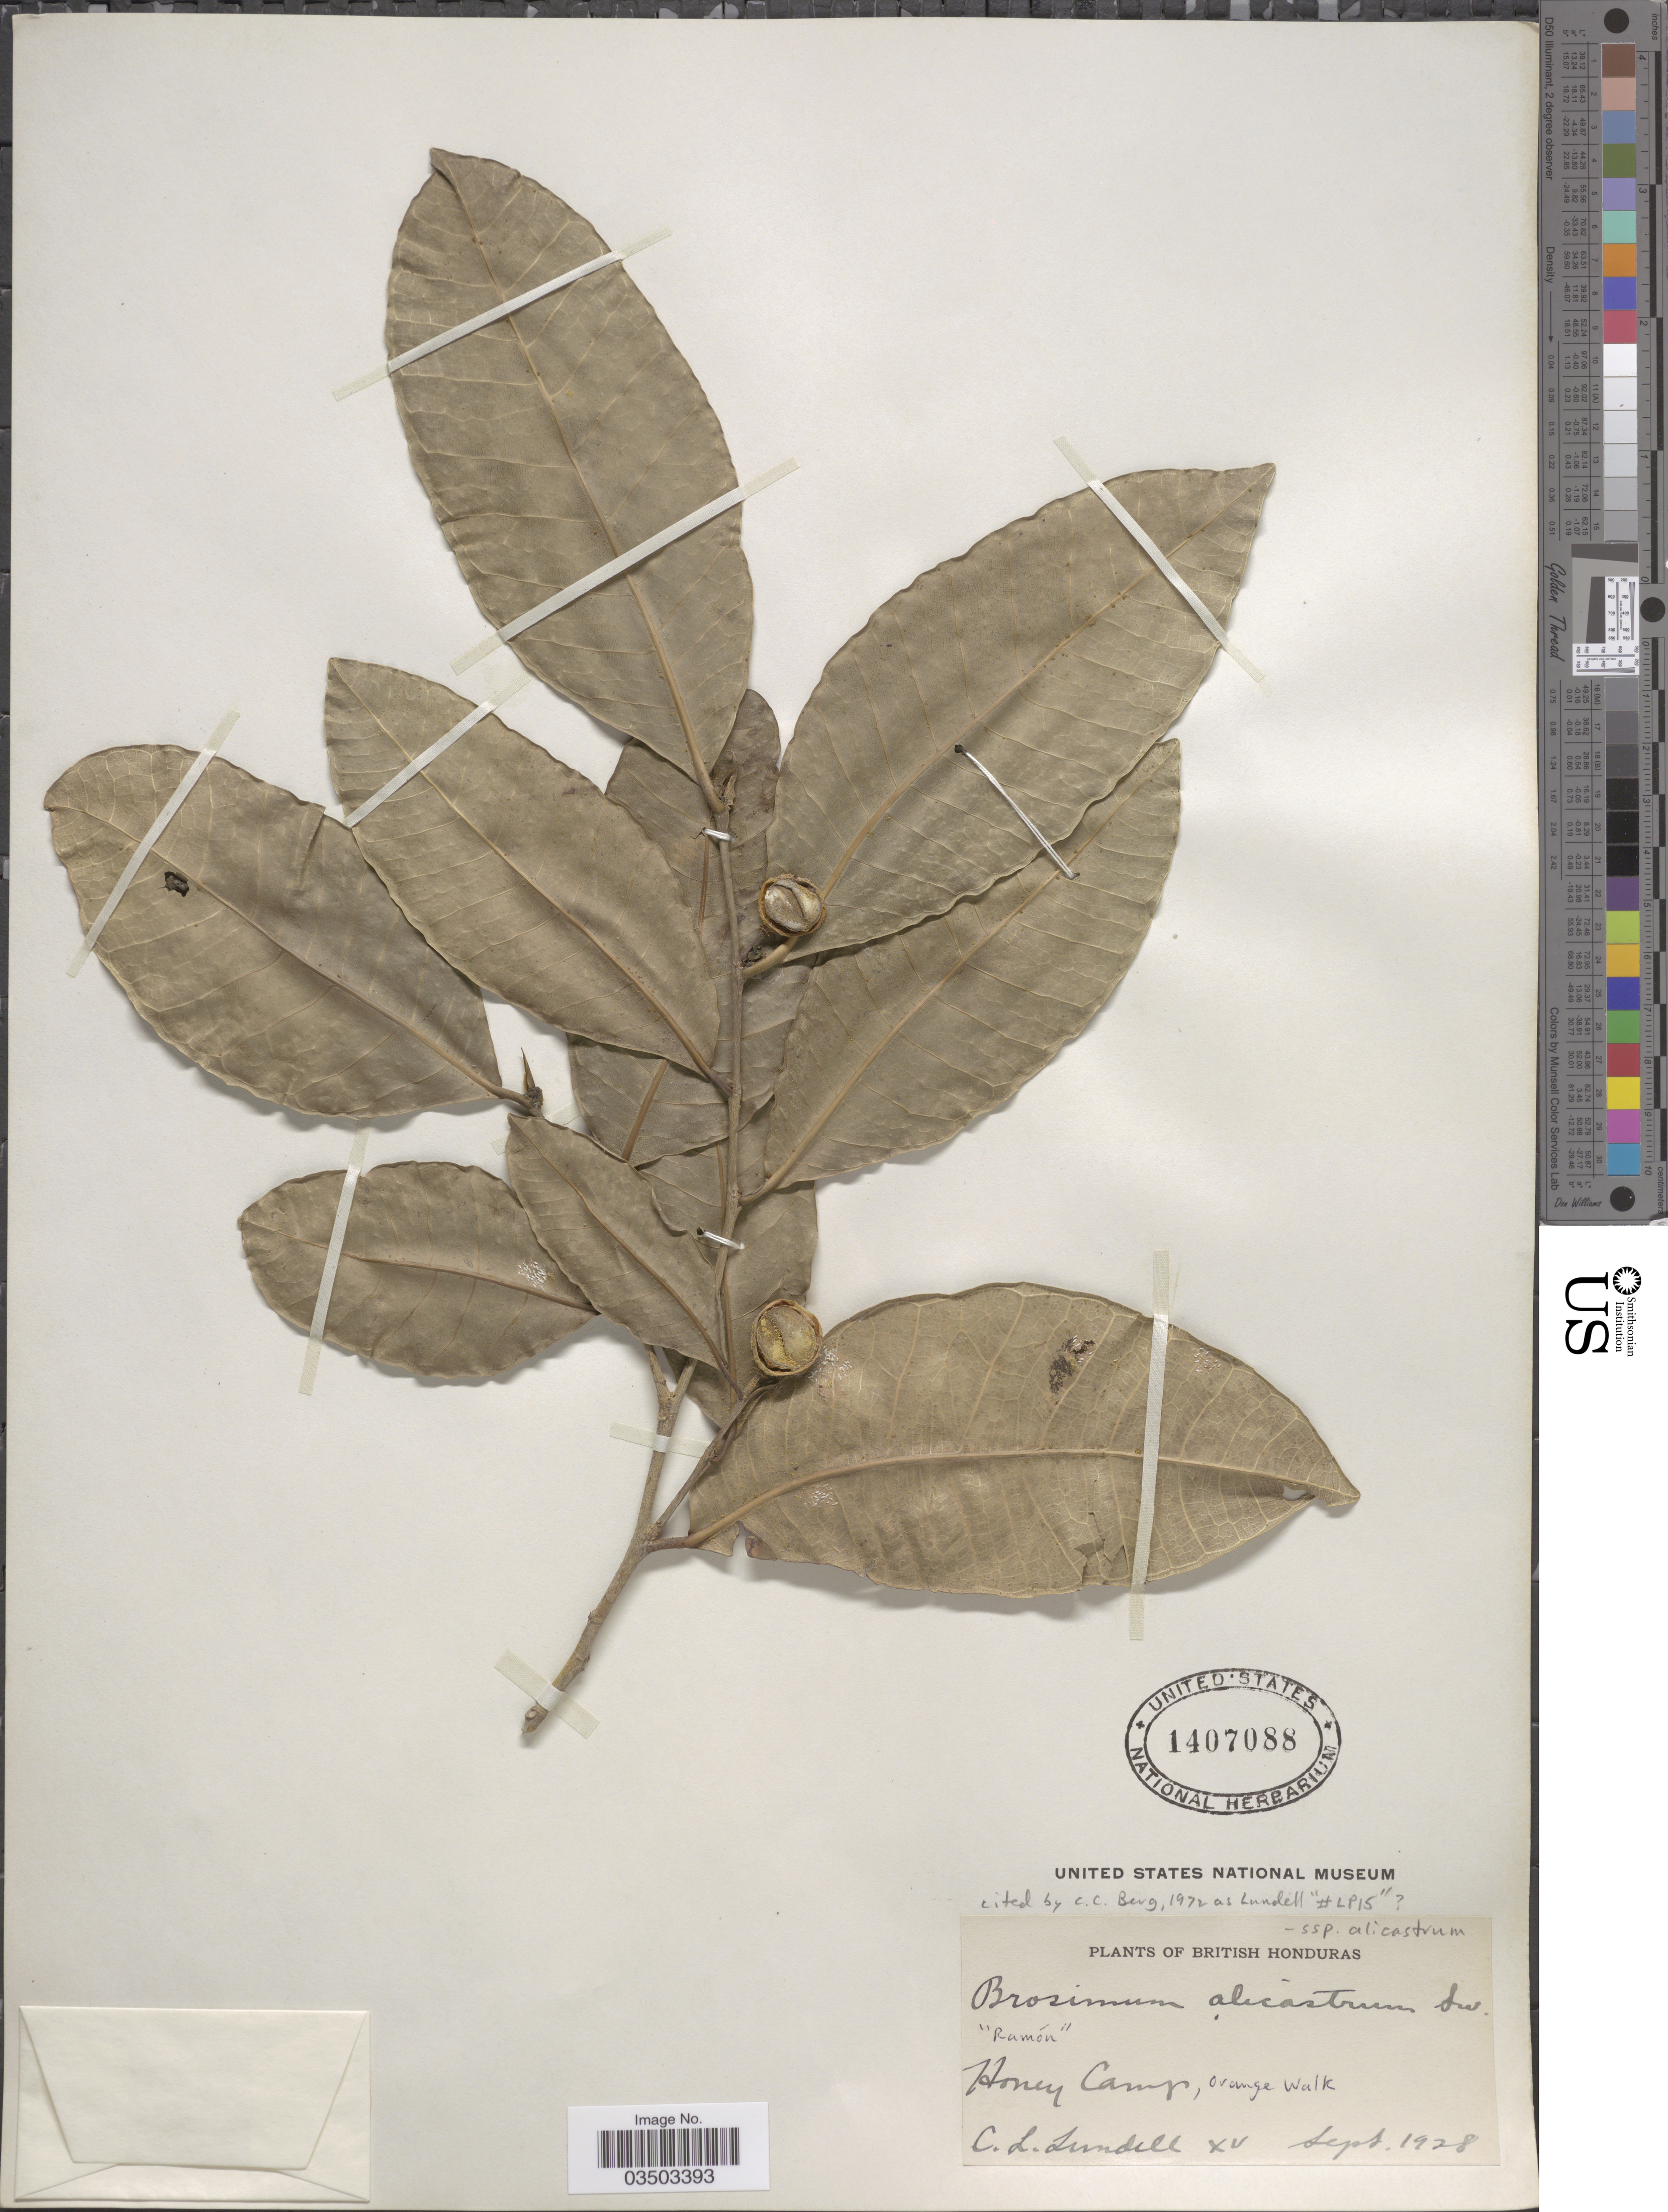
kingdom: Plantae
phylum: Tracheophyta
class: Magnoliopsida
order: Rosales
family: Moraceae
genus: Brosimum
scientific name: Brosimum alicastrum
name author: Sw.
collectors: C. L. Lundell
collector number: XV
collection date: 1928-09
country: Belize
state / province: Orange Walk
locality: British Honduras. Honey Camp.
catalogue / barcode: US 1407088